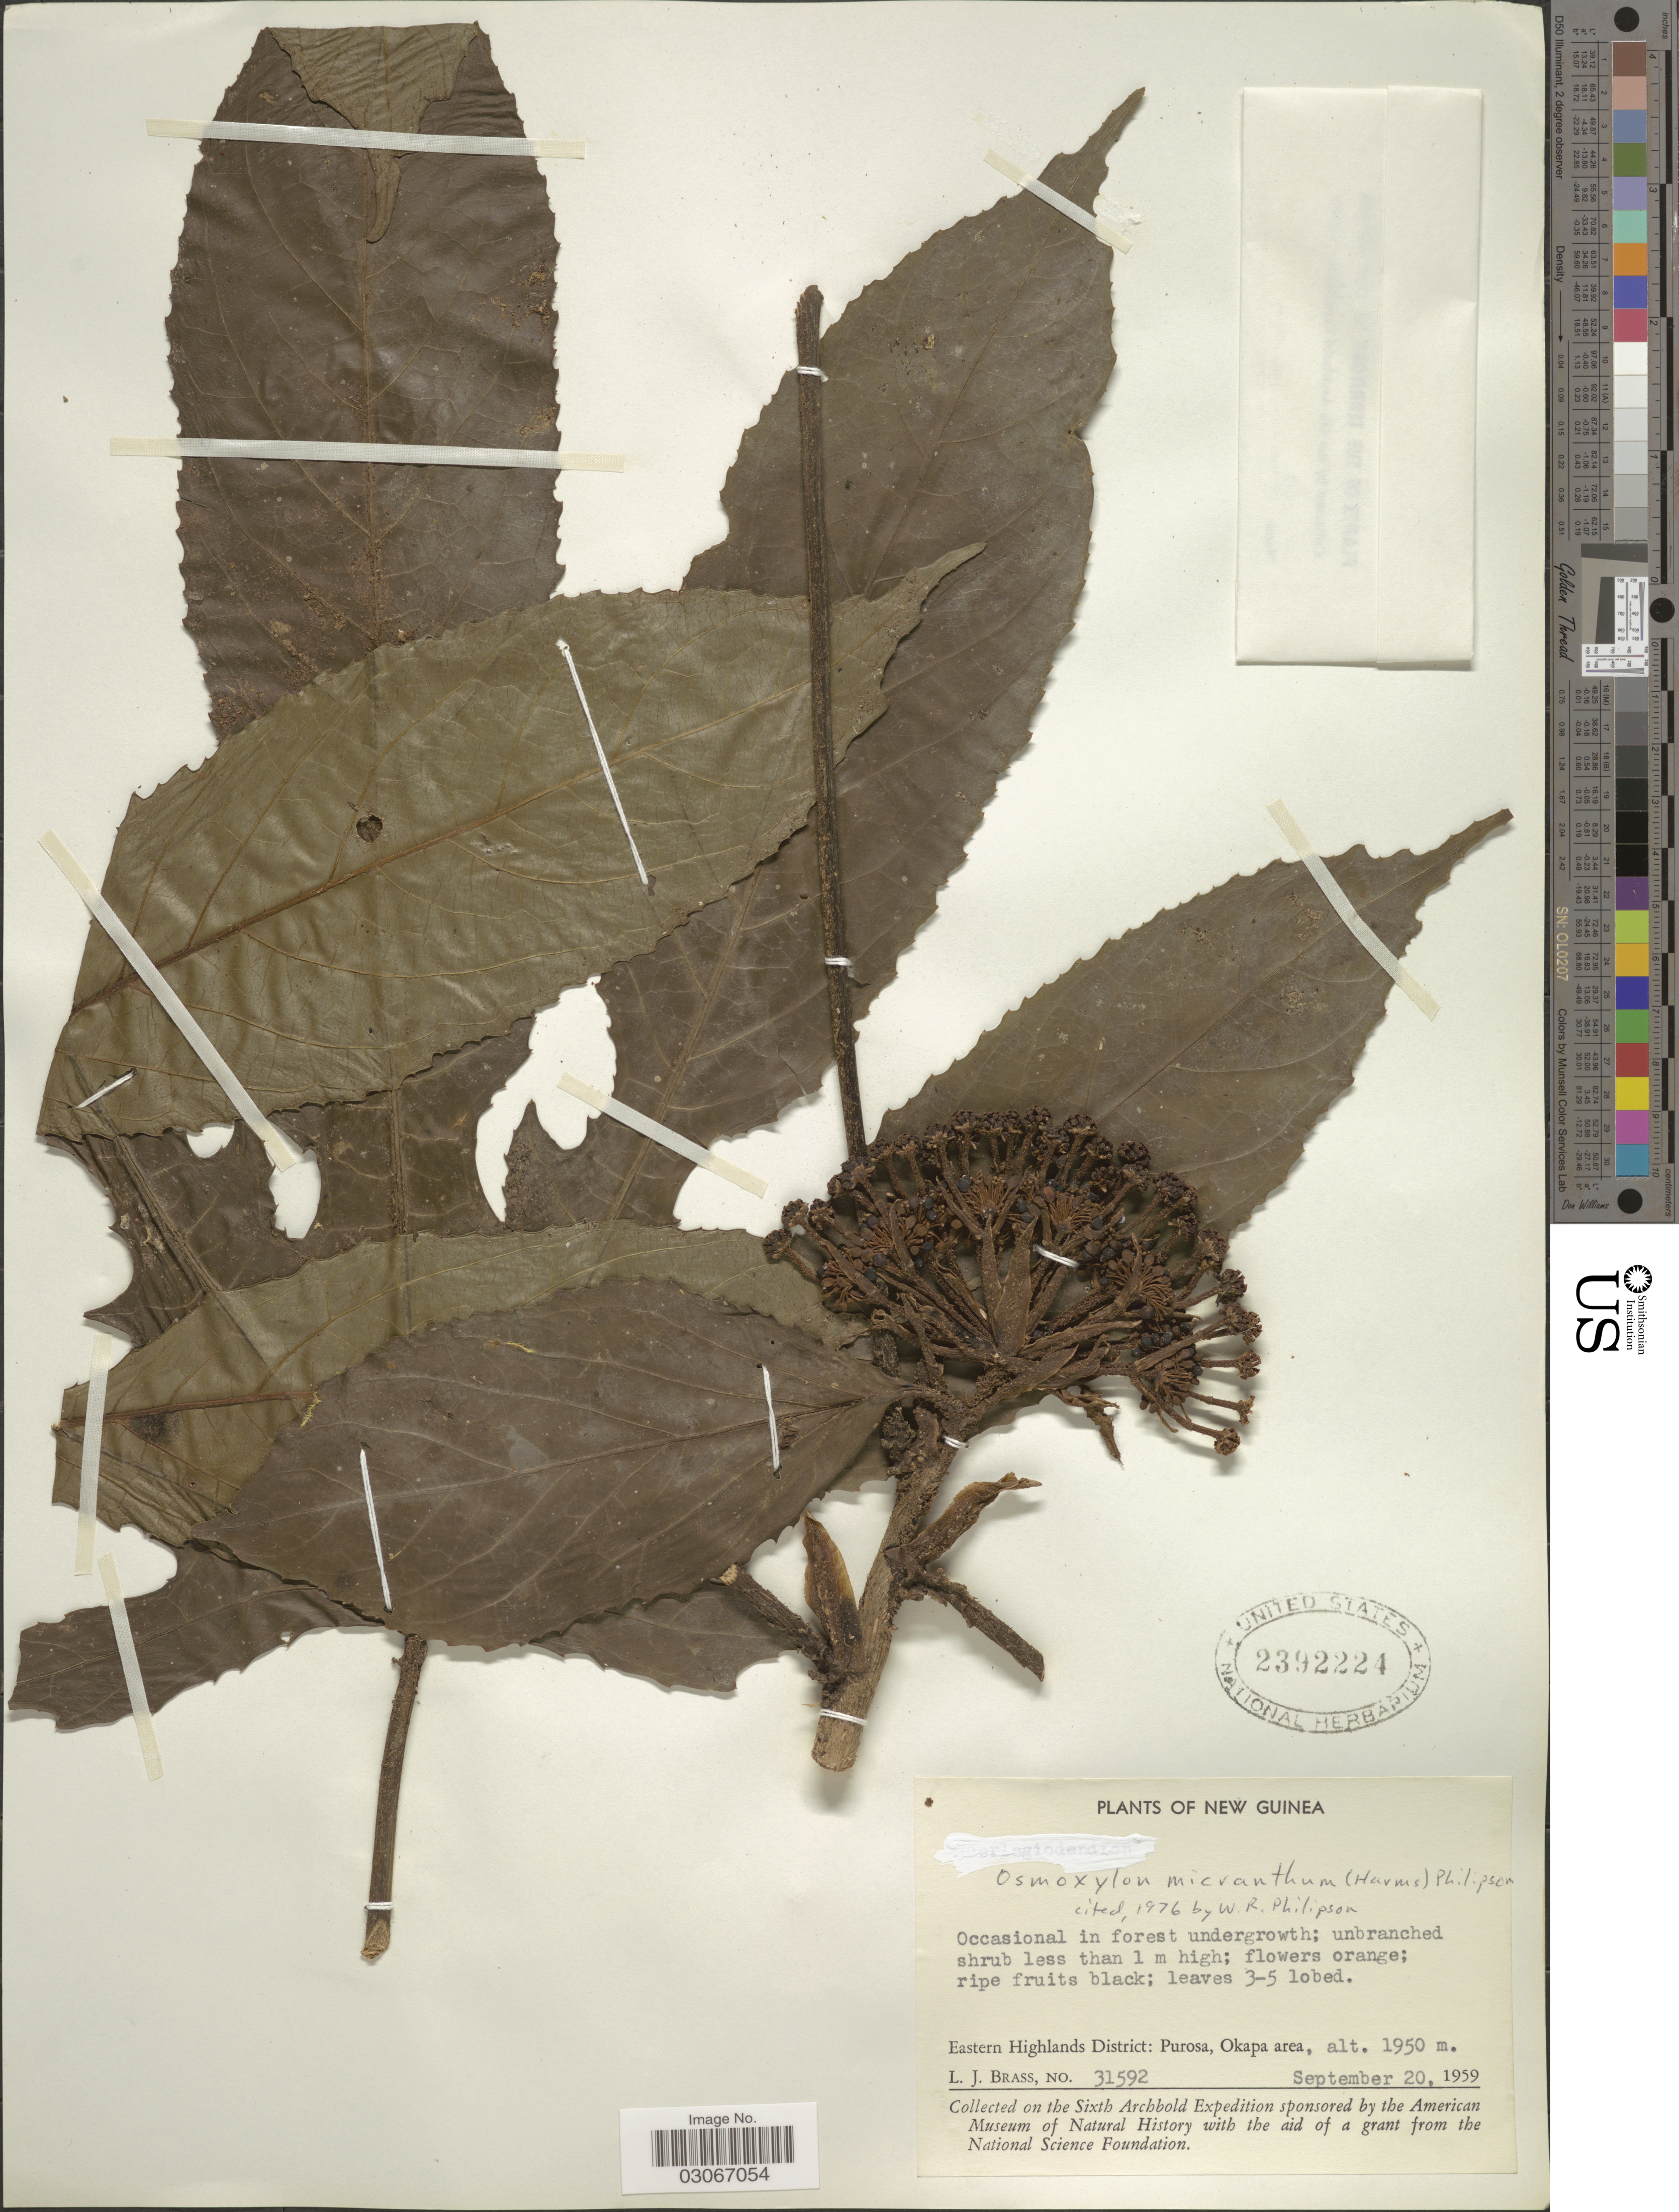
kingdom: Plantae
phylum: Tracheophyta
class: Magnoliopsida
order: Apiales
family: Araliaceae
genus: Osmoxylon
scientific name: Osmoxylon micranthum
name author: (Harms) Philipson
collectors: L. J. Brass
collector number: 31592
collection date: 1959-09-20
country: Papua New Guinea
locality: New Guinea. Eastern Highlands District: Purosa, Okapa area.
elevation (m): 1950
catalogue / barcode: US 2392224